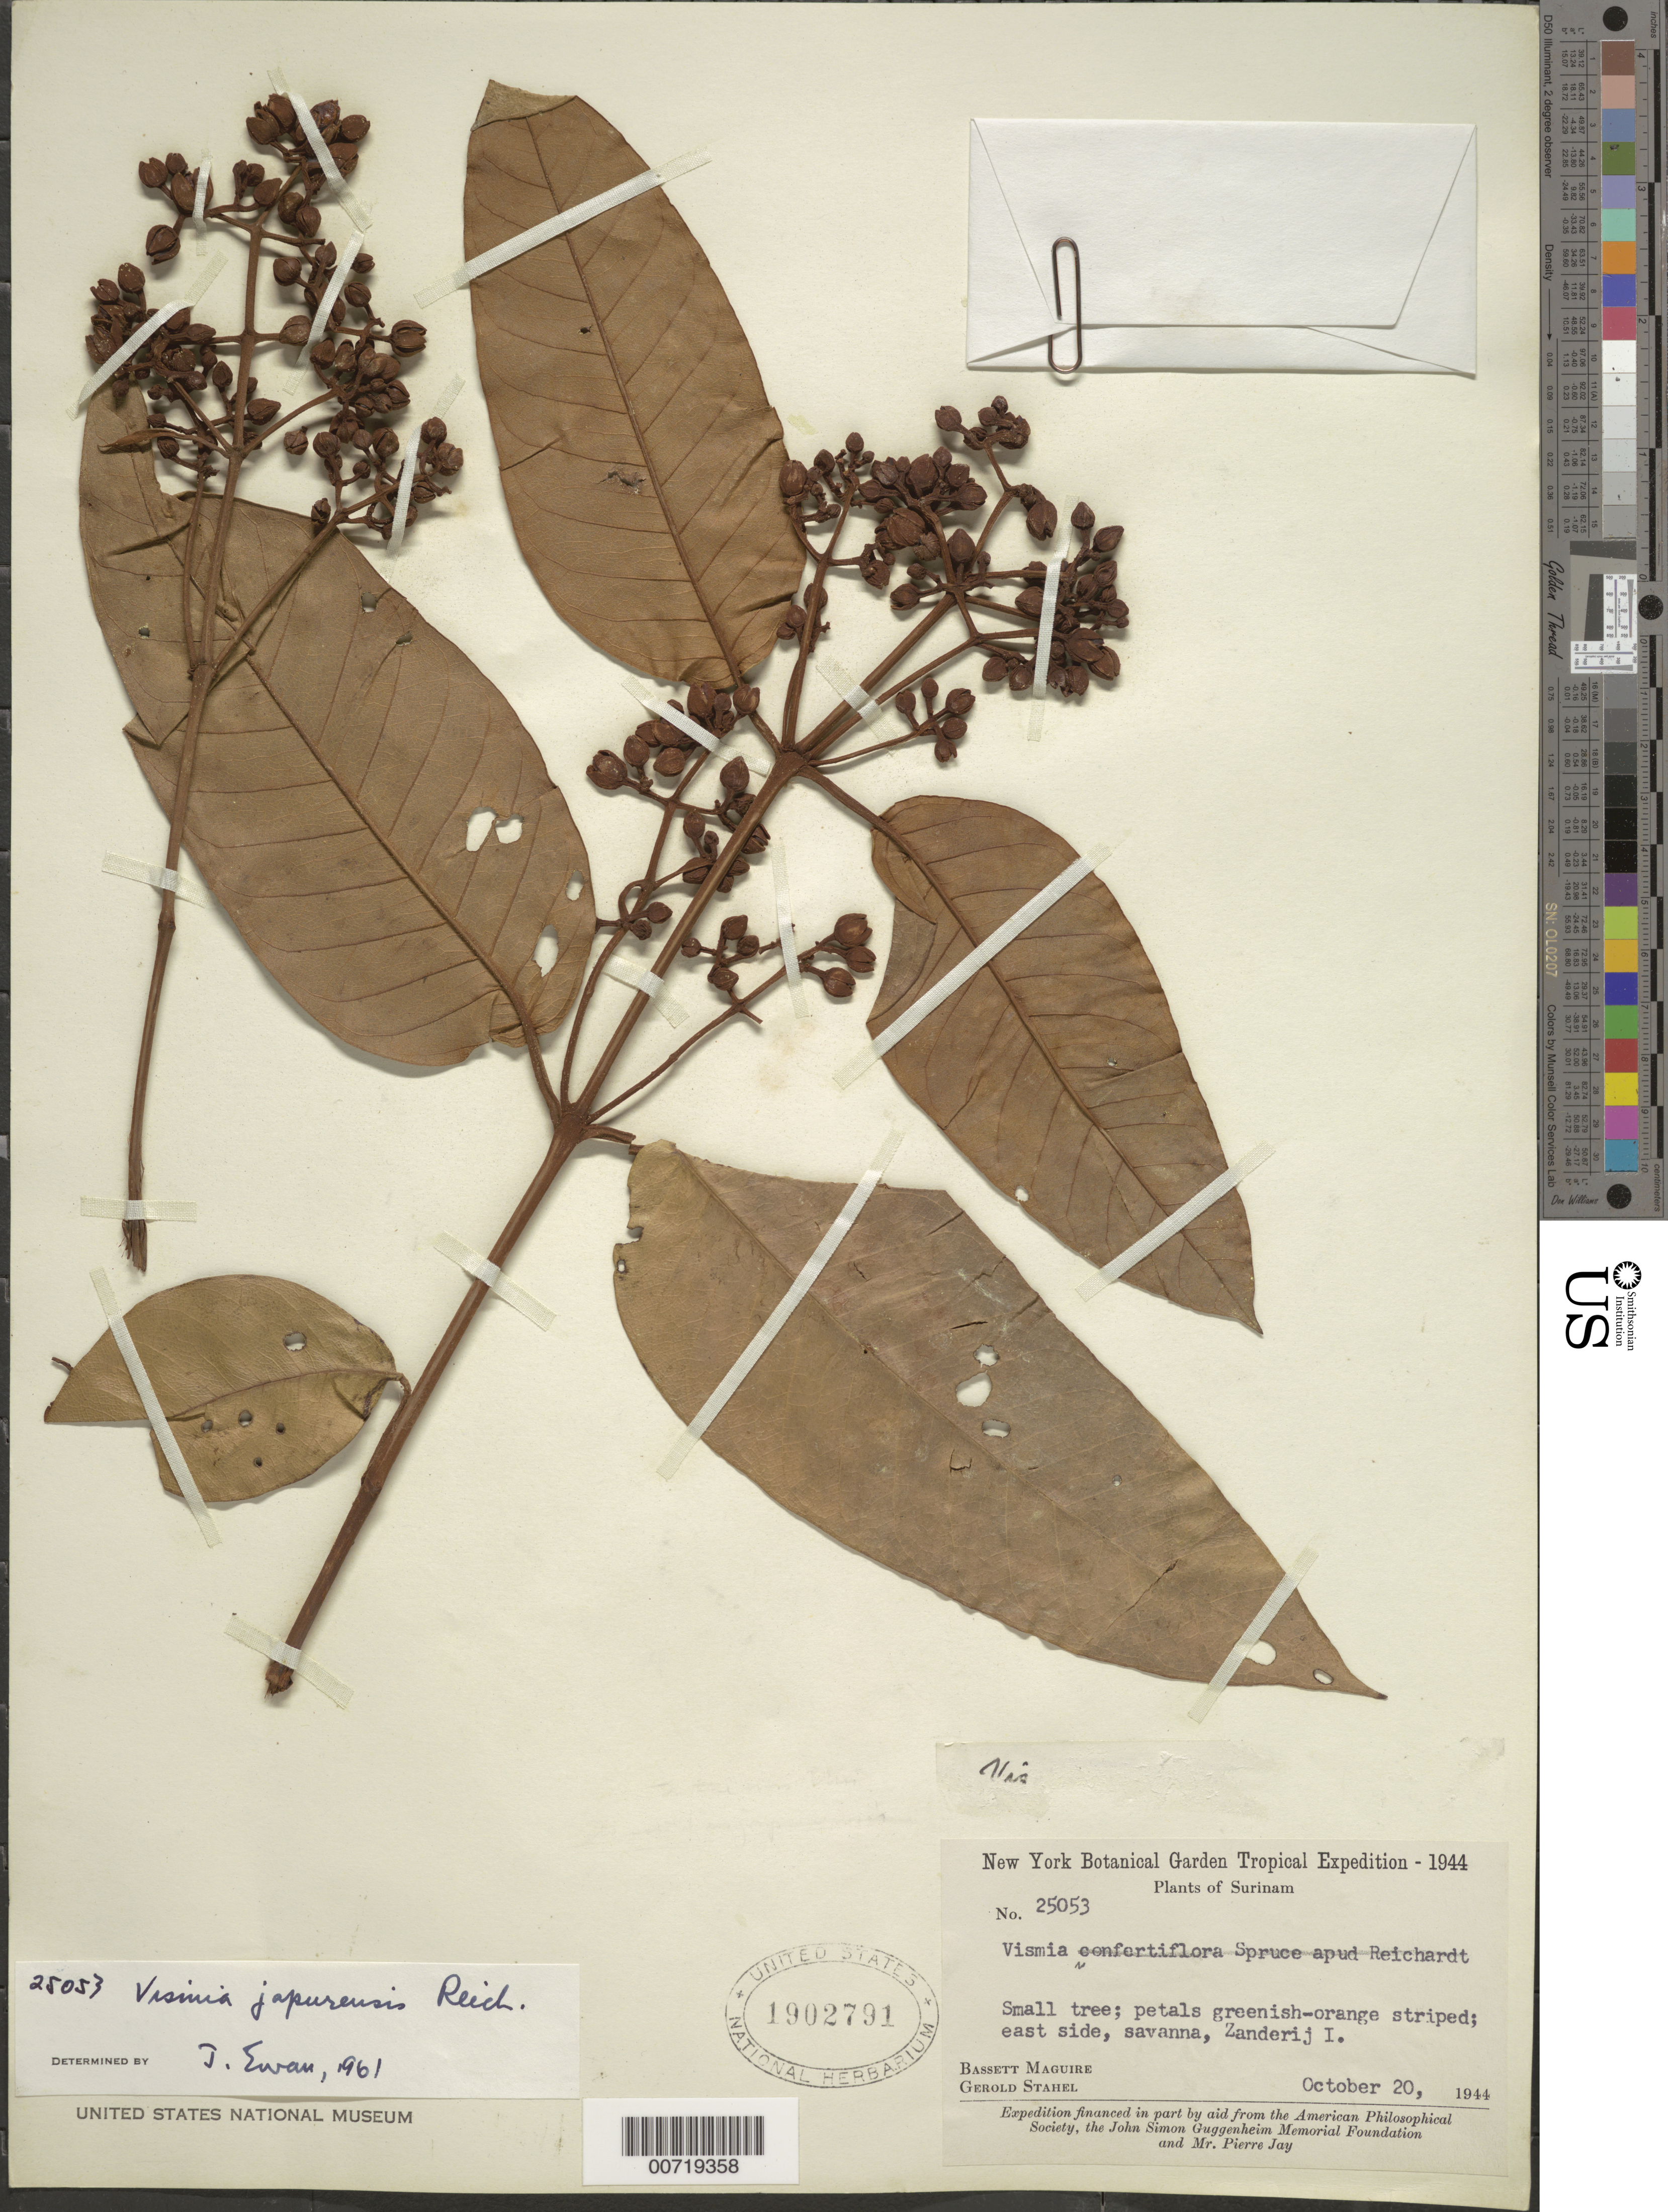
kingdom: Plantae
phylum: Tracheophyta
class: Magnoliopsida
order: Malpighiales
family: Hypericaceae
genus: Vismia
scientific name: Vismia japurensis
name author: Reichardt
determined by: Ewan, J. A.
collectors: B. Maguire & G. Stahel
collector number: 25053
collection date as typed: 20-Oct-44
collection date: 1944-10-20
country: Suriname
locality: Zanderij I, East side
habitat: Savanna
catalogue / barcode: US 1902791